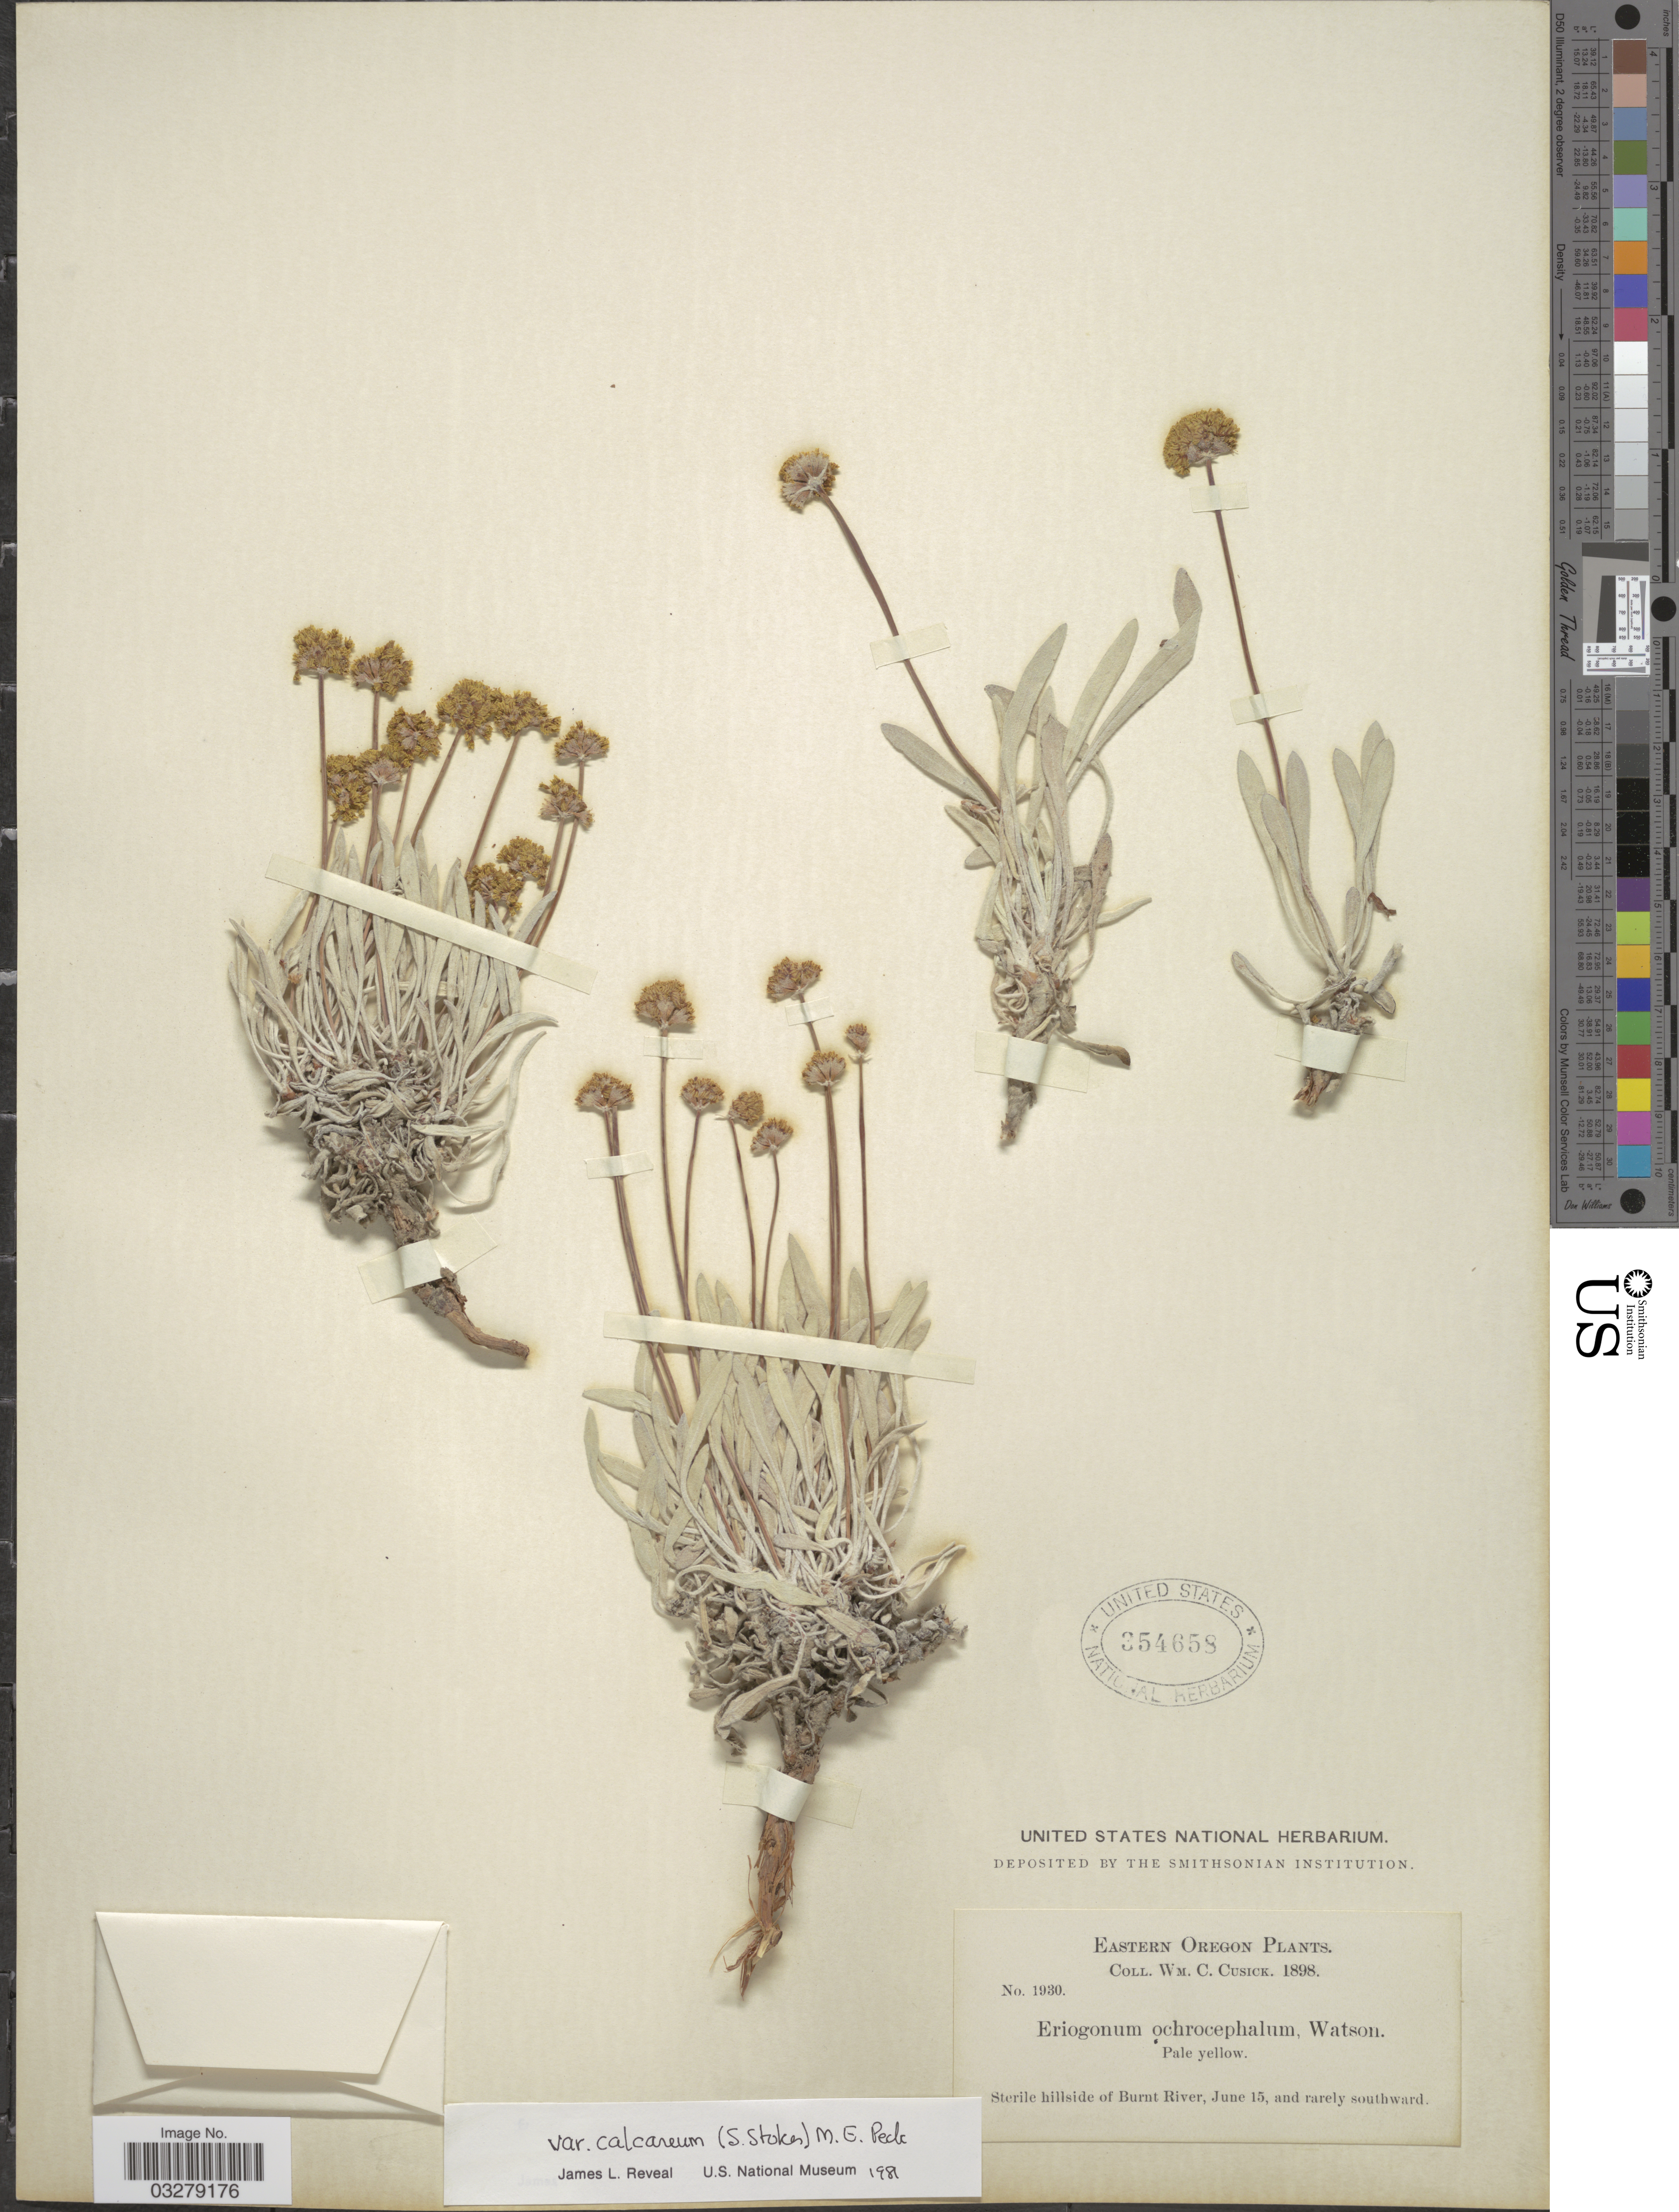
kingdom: Plantae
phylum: Tracheophyta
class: Magnoliopsida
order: Caryophyllales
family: Polygonaceae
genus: Eriogonum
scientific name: Eriogonum ochrocephalum var. ochrocephalum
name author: S. Watson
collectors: W. C. Cusick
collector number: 1930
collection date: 1898-06-15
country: United States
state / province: Oregon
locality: Eastern Oregon. Sterile hillside of Burnt River.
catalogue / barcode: US 354658